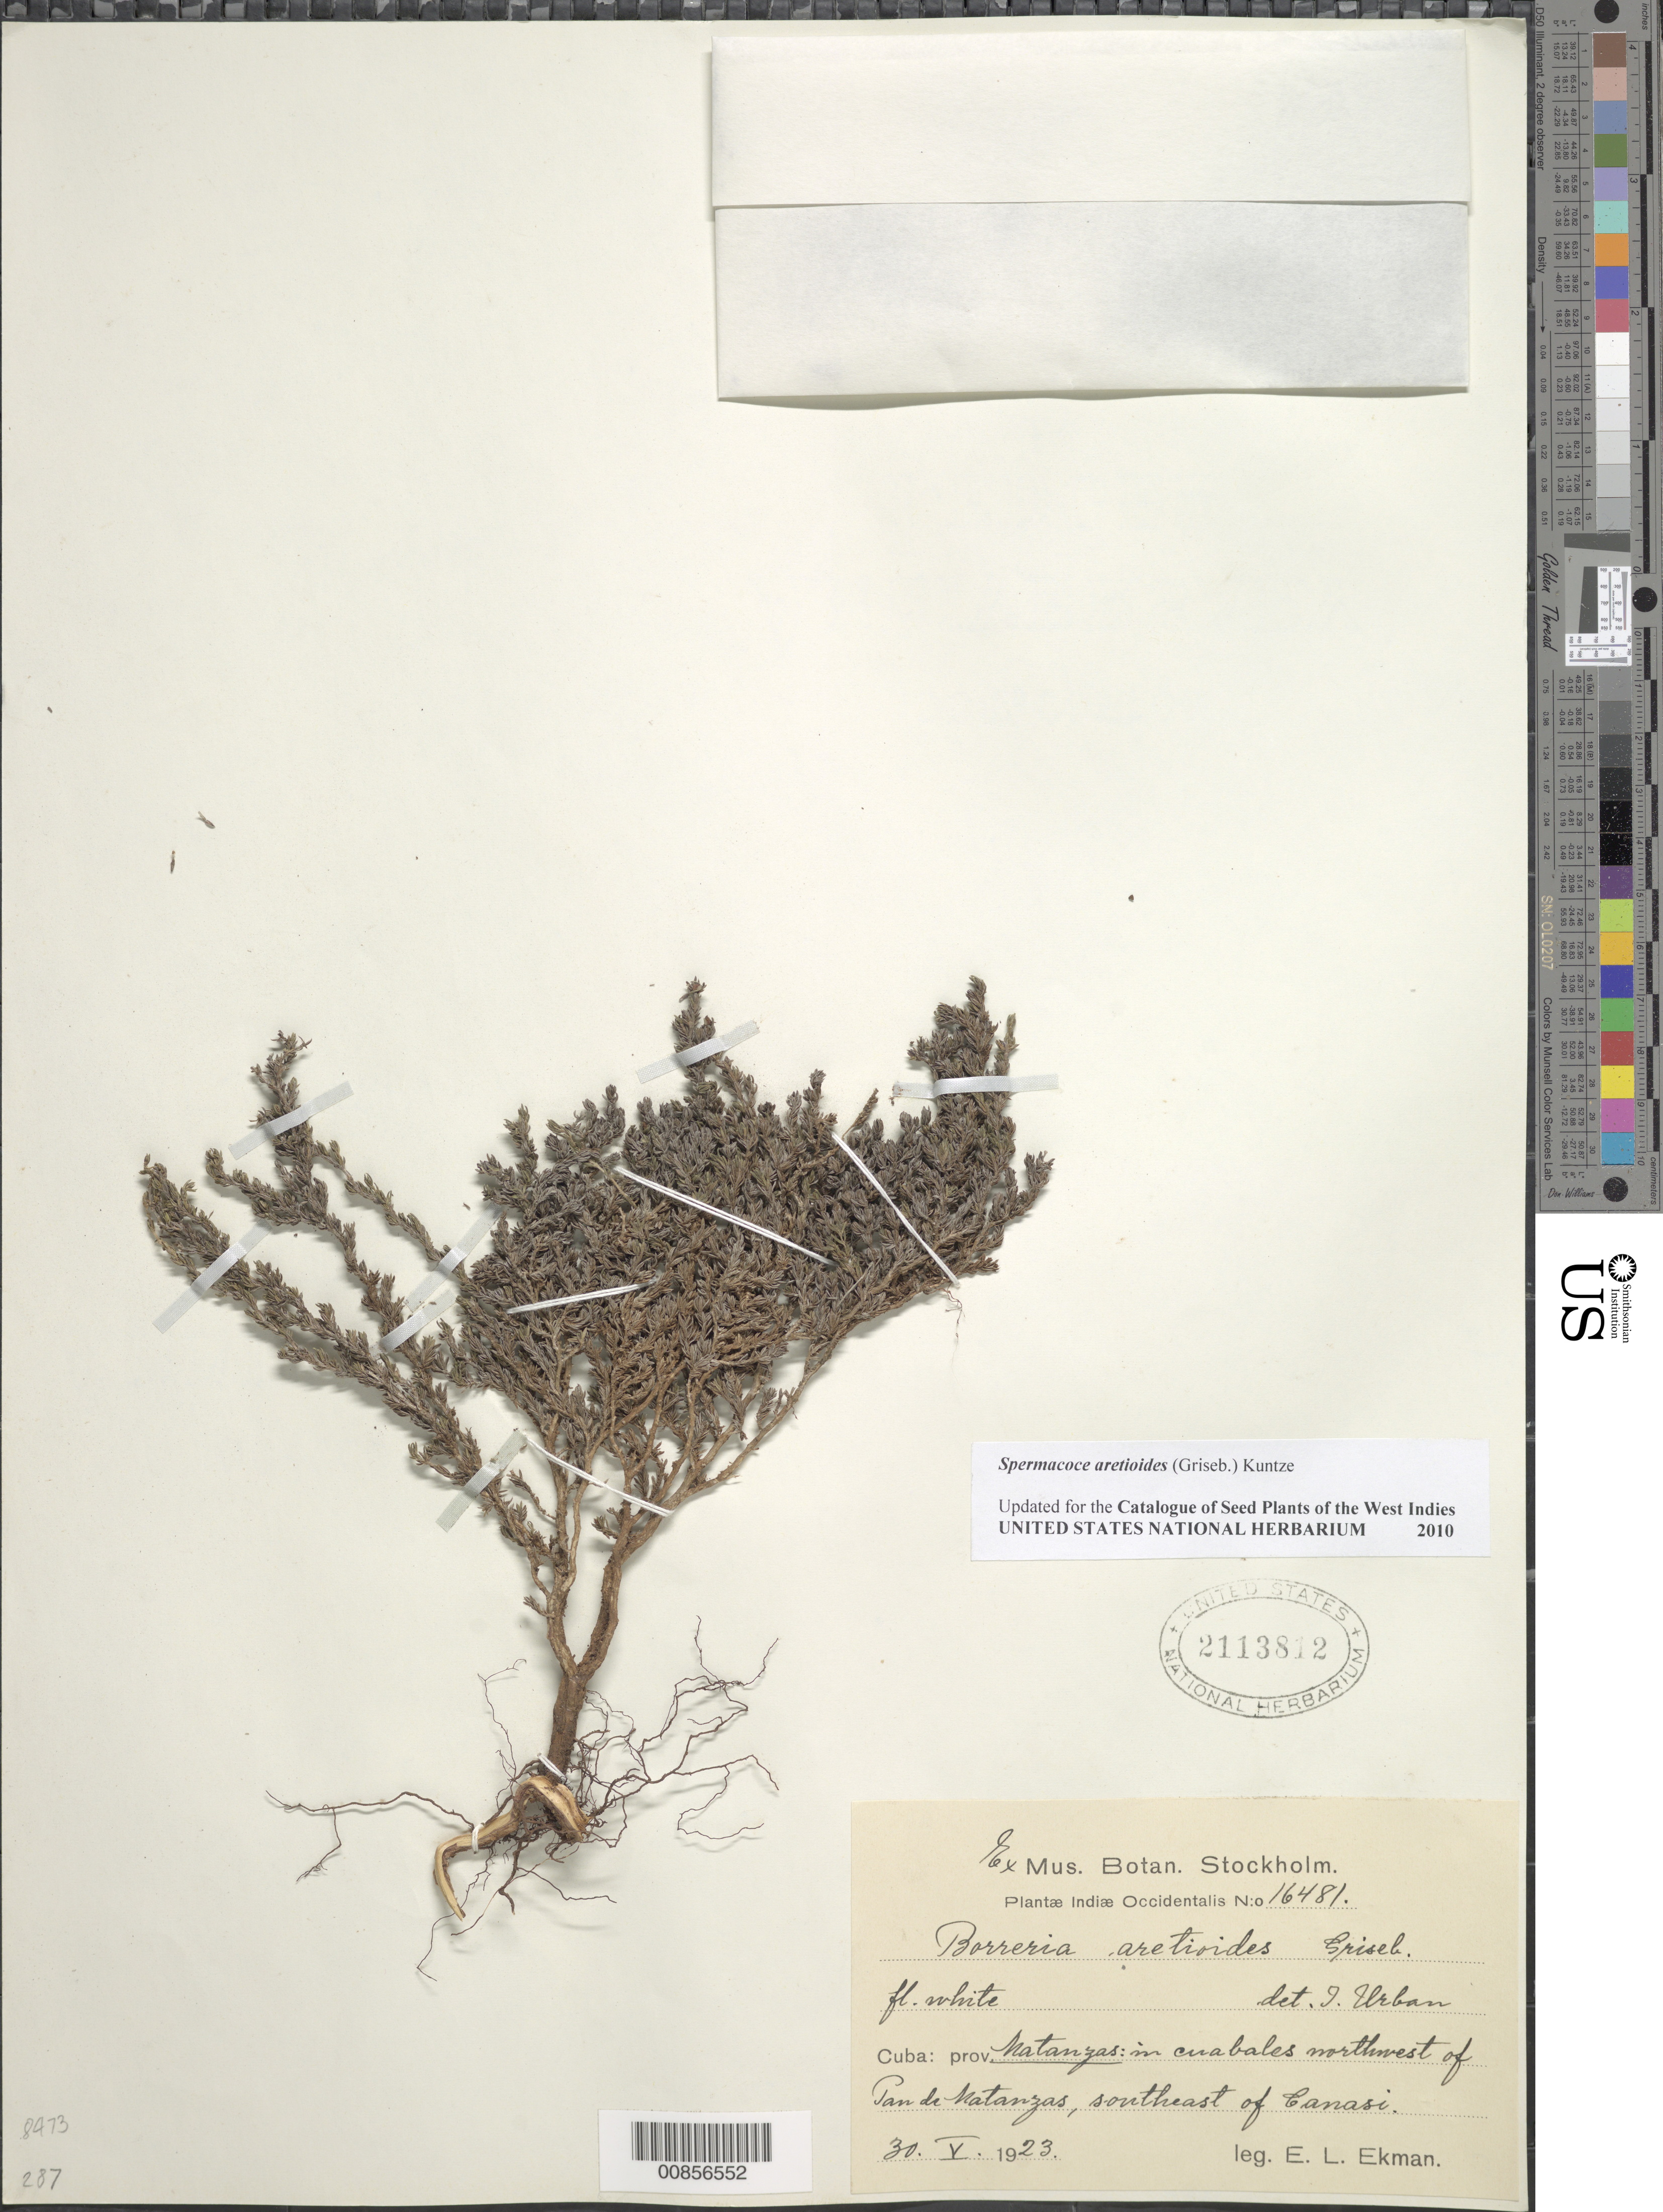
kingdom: Plantae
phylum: Tracheophyta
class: Magnoliopsida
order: Gentianales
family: Rubiaceae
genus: Spermacoce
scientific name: Spermacoce aretioides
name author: (Griseb.) Kuntze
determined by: Urban, Ignatz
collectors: E. L. Ekman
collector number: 16481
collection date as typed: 30 May 1923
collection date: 1923-05-30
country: Cuba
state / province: Matanzas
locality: Northwest of Pan de Matanzas, southeast of Canasi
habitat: In cuabales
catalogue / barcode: US 2113812